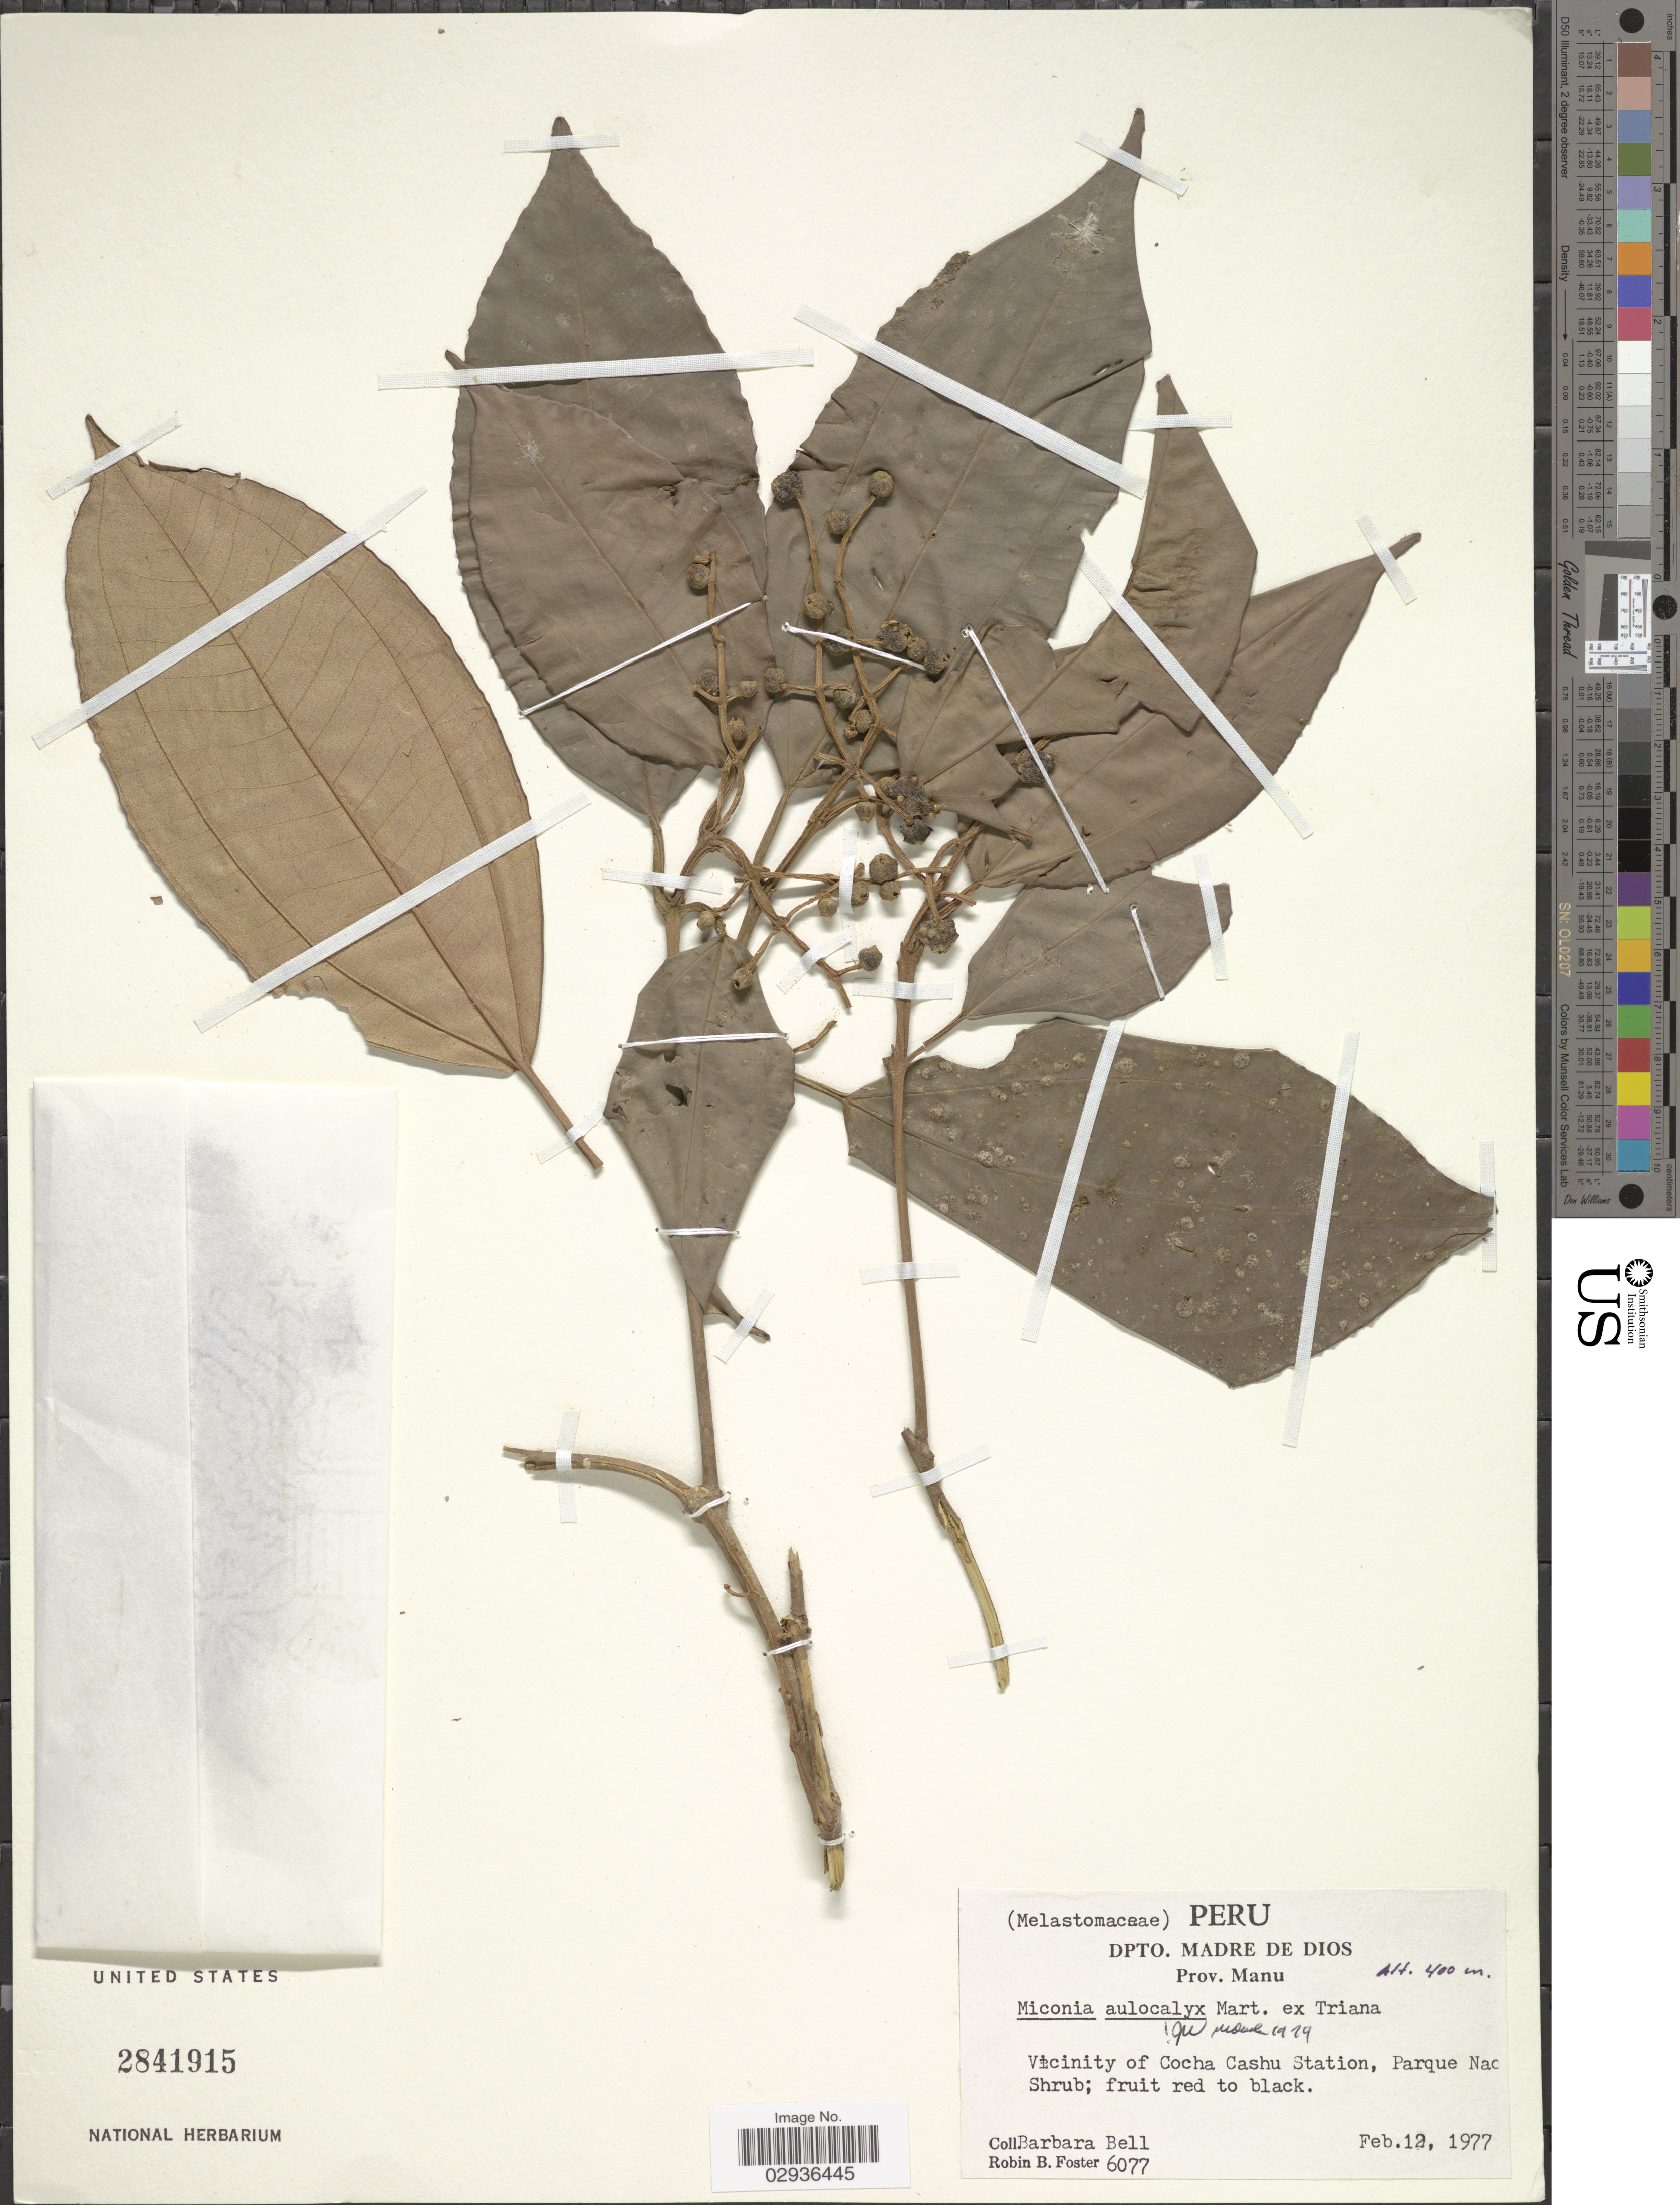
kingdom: Plantae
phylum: Tracheophyta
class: Magnoliopsida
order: Myrtales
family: Melastomataceae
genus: Miconia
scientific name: Miconia aulocalyx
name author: Mart. ex Triana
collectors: B. Bell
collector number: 6077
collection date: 1977-02-12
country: Peru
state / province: Madre de Dios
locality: Dpto. Madre de Dios, Prov. Manu, Vicinity of Cocha Cashu Station, Parque Na [illegible text].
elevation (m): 400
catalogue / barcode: US 2841915